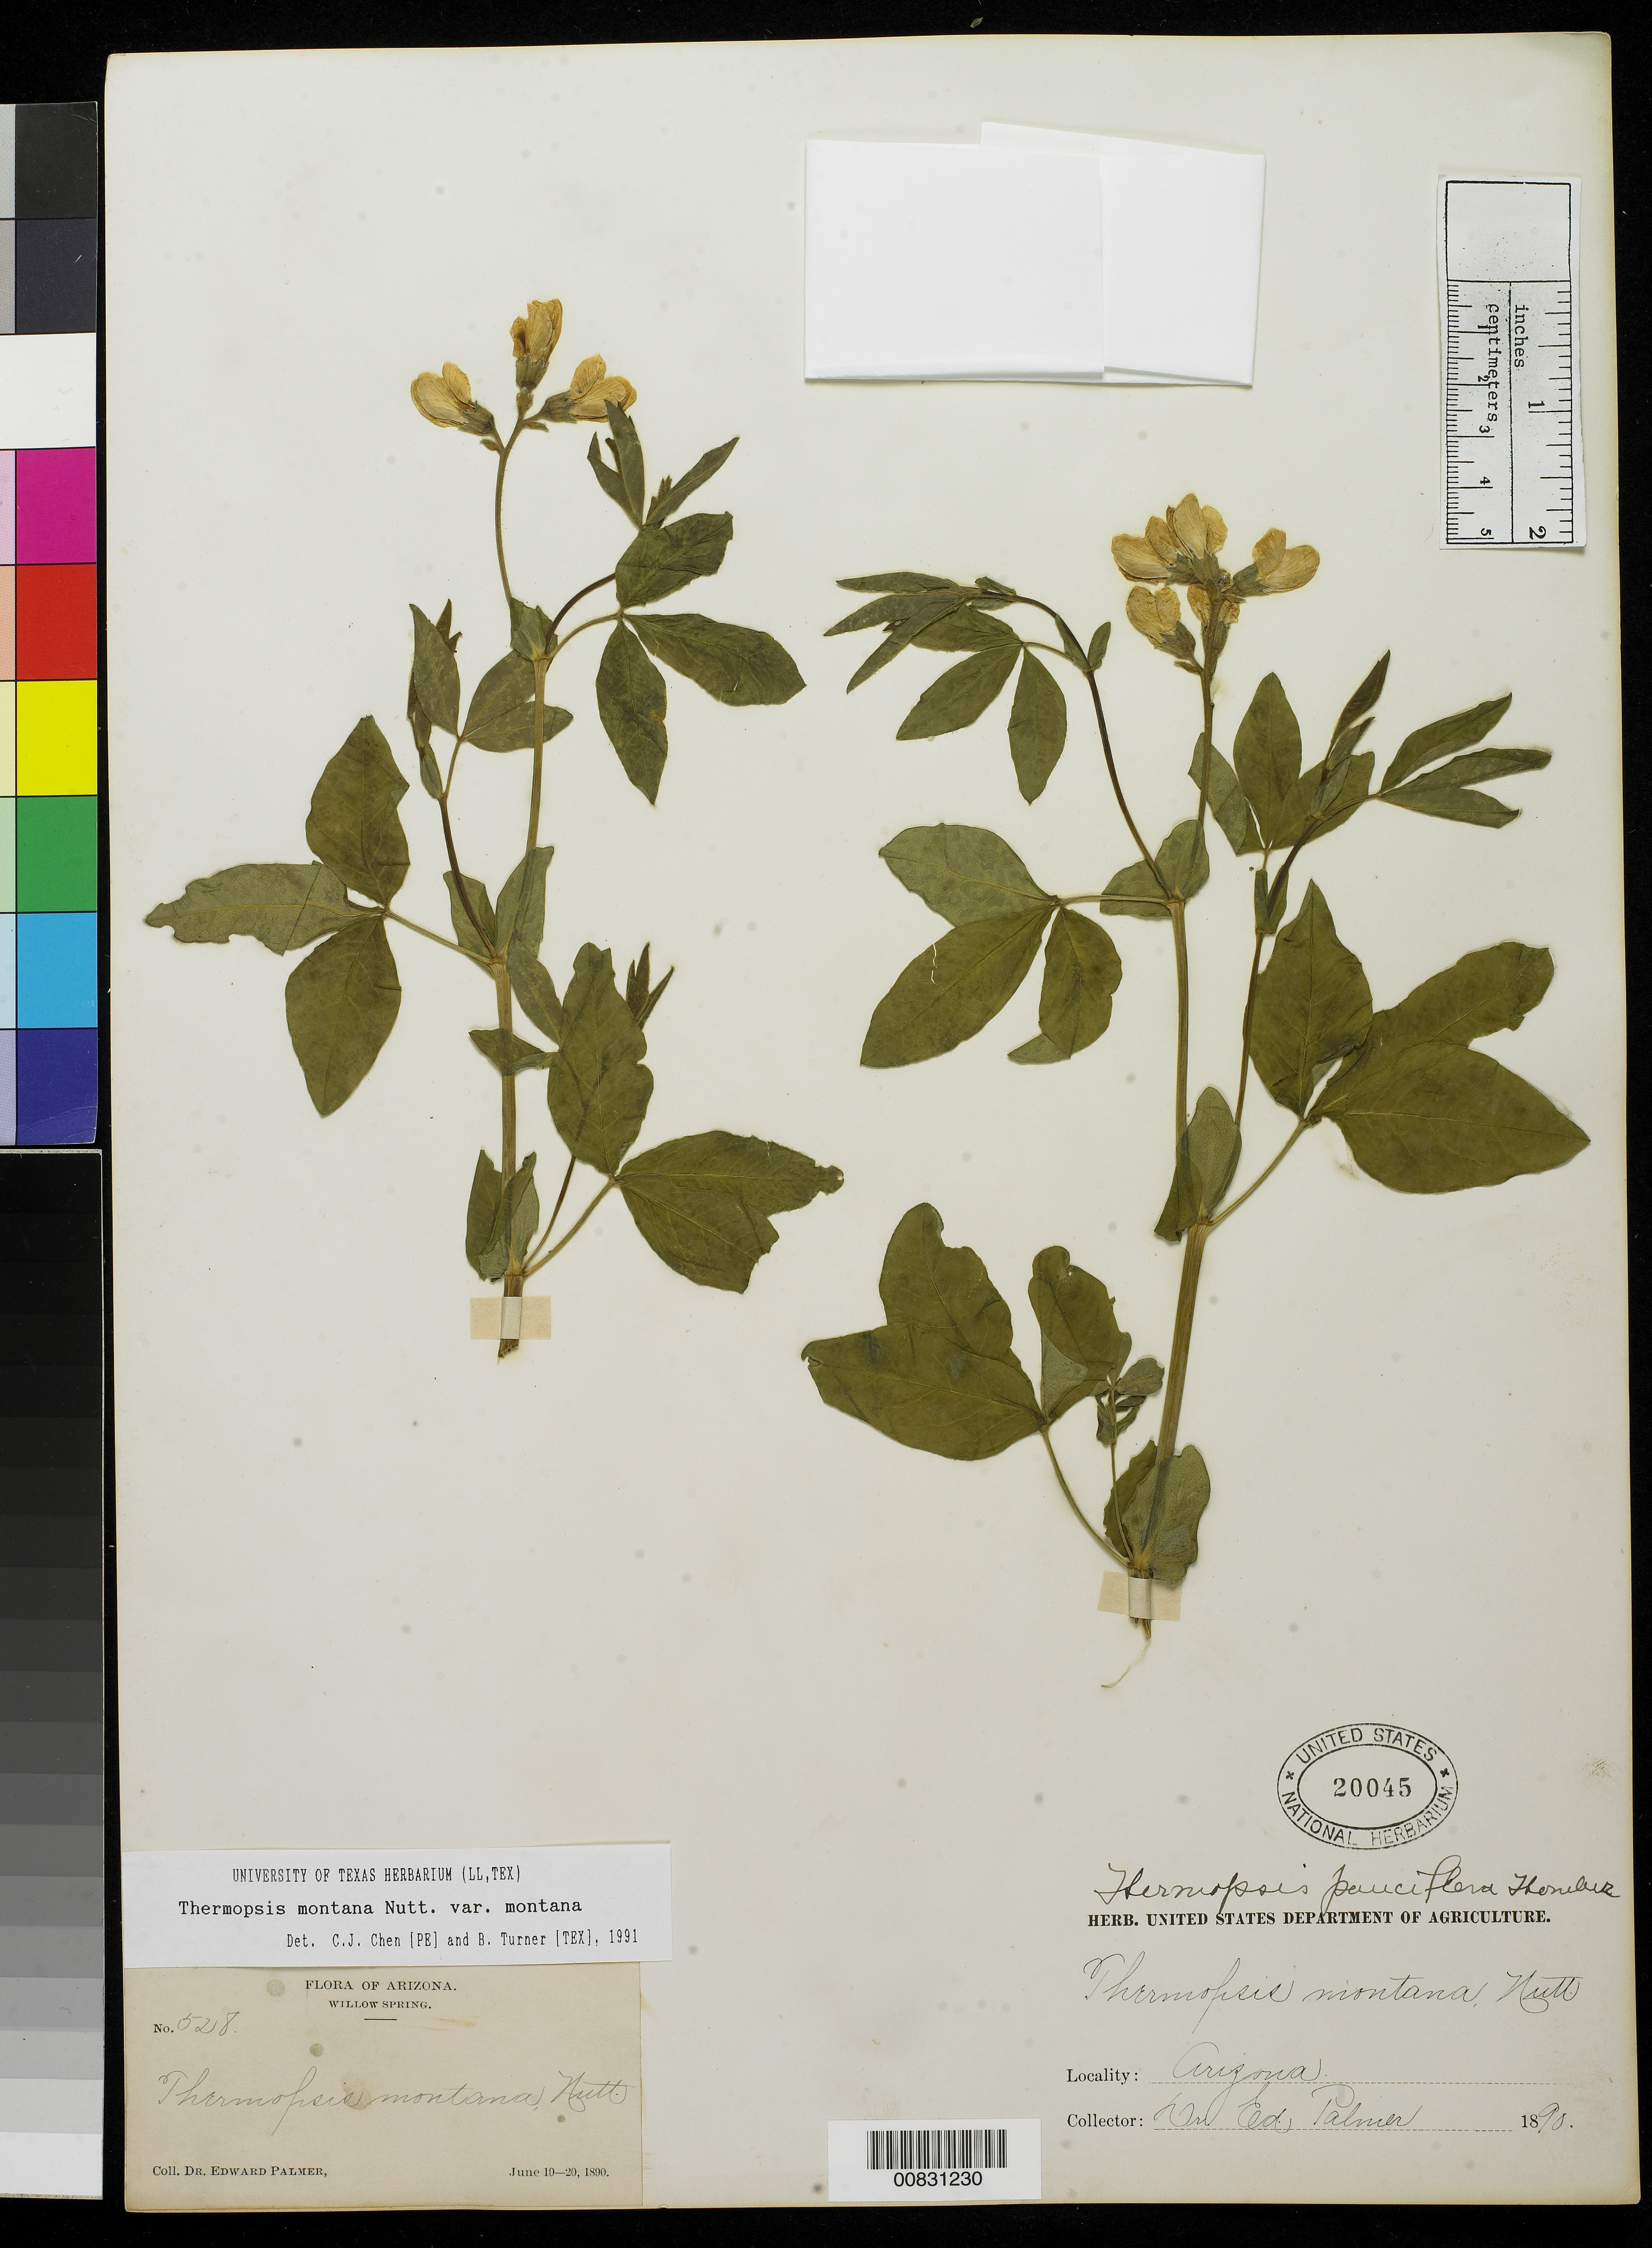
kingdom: Plantae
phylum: Tracheophyta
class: Magnoliopsida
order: Fabales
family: Fabaceae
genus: Thermopsis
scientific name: Thermopsis montana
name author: Nutt.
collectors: E. Palmer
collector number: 528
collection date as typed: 10 Jun 1890 to 20 Jun 1890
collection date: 1890-06-10/1890-06-20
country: United States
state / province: Arizona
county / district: Coconino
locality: Willow Spring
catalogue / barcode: US 20045